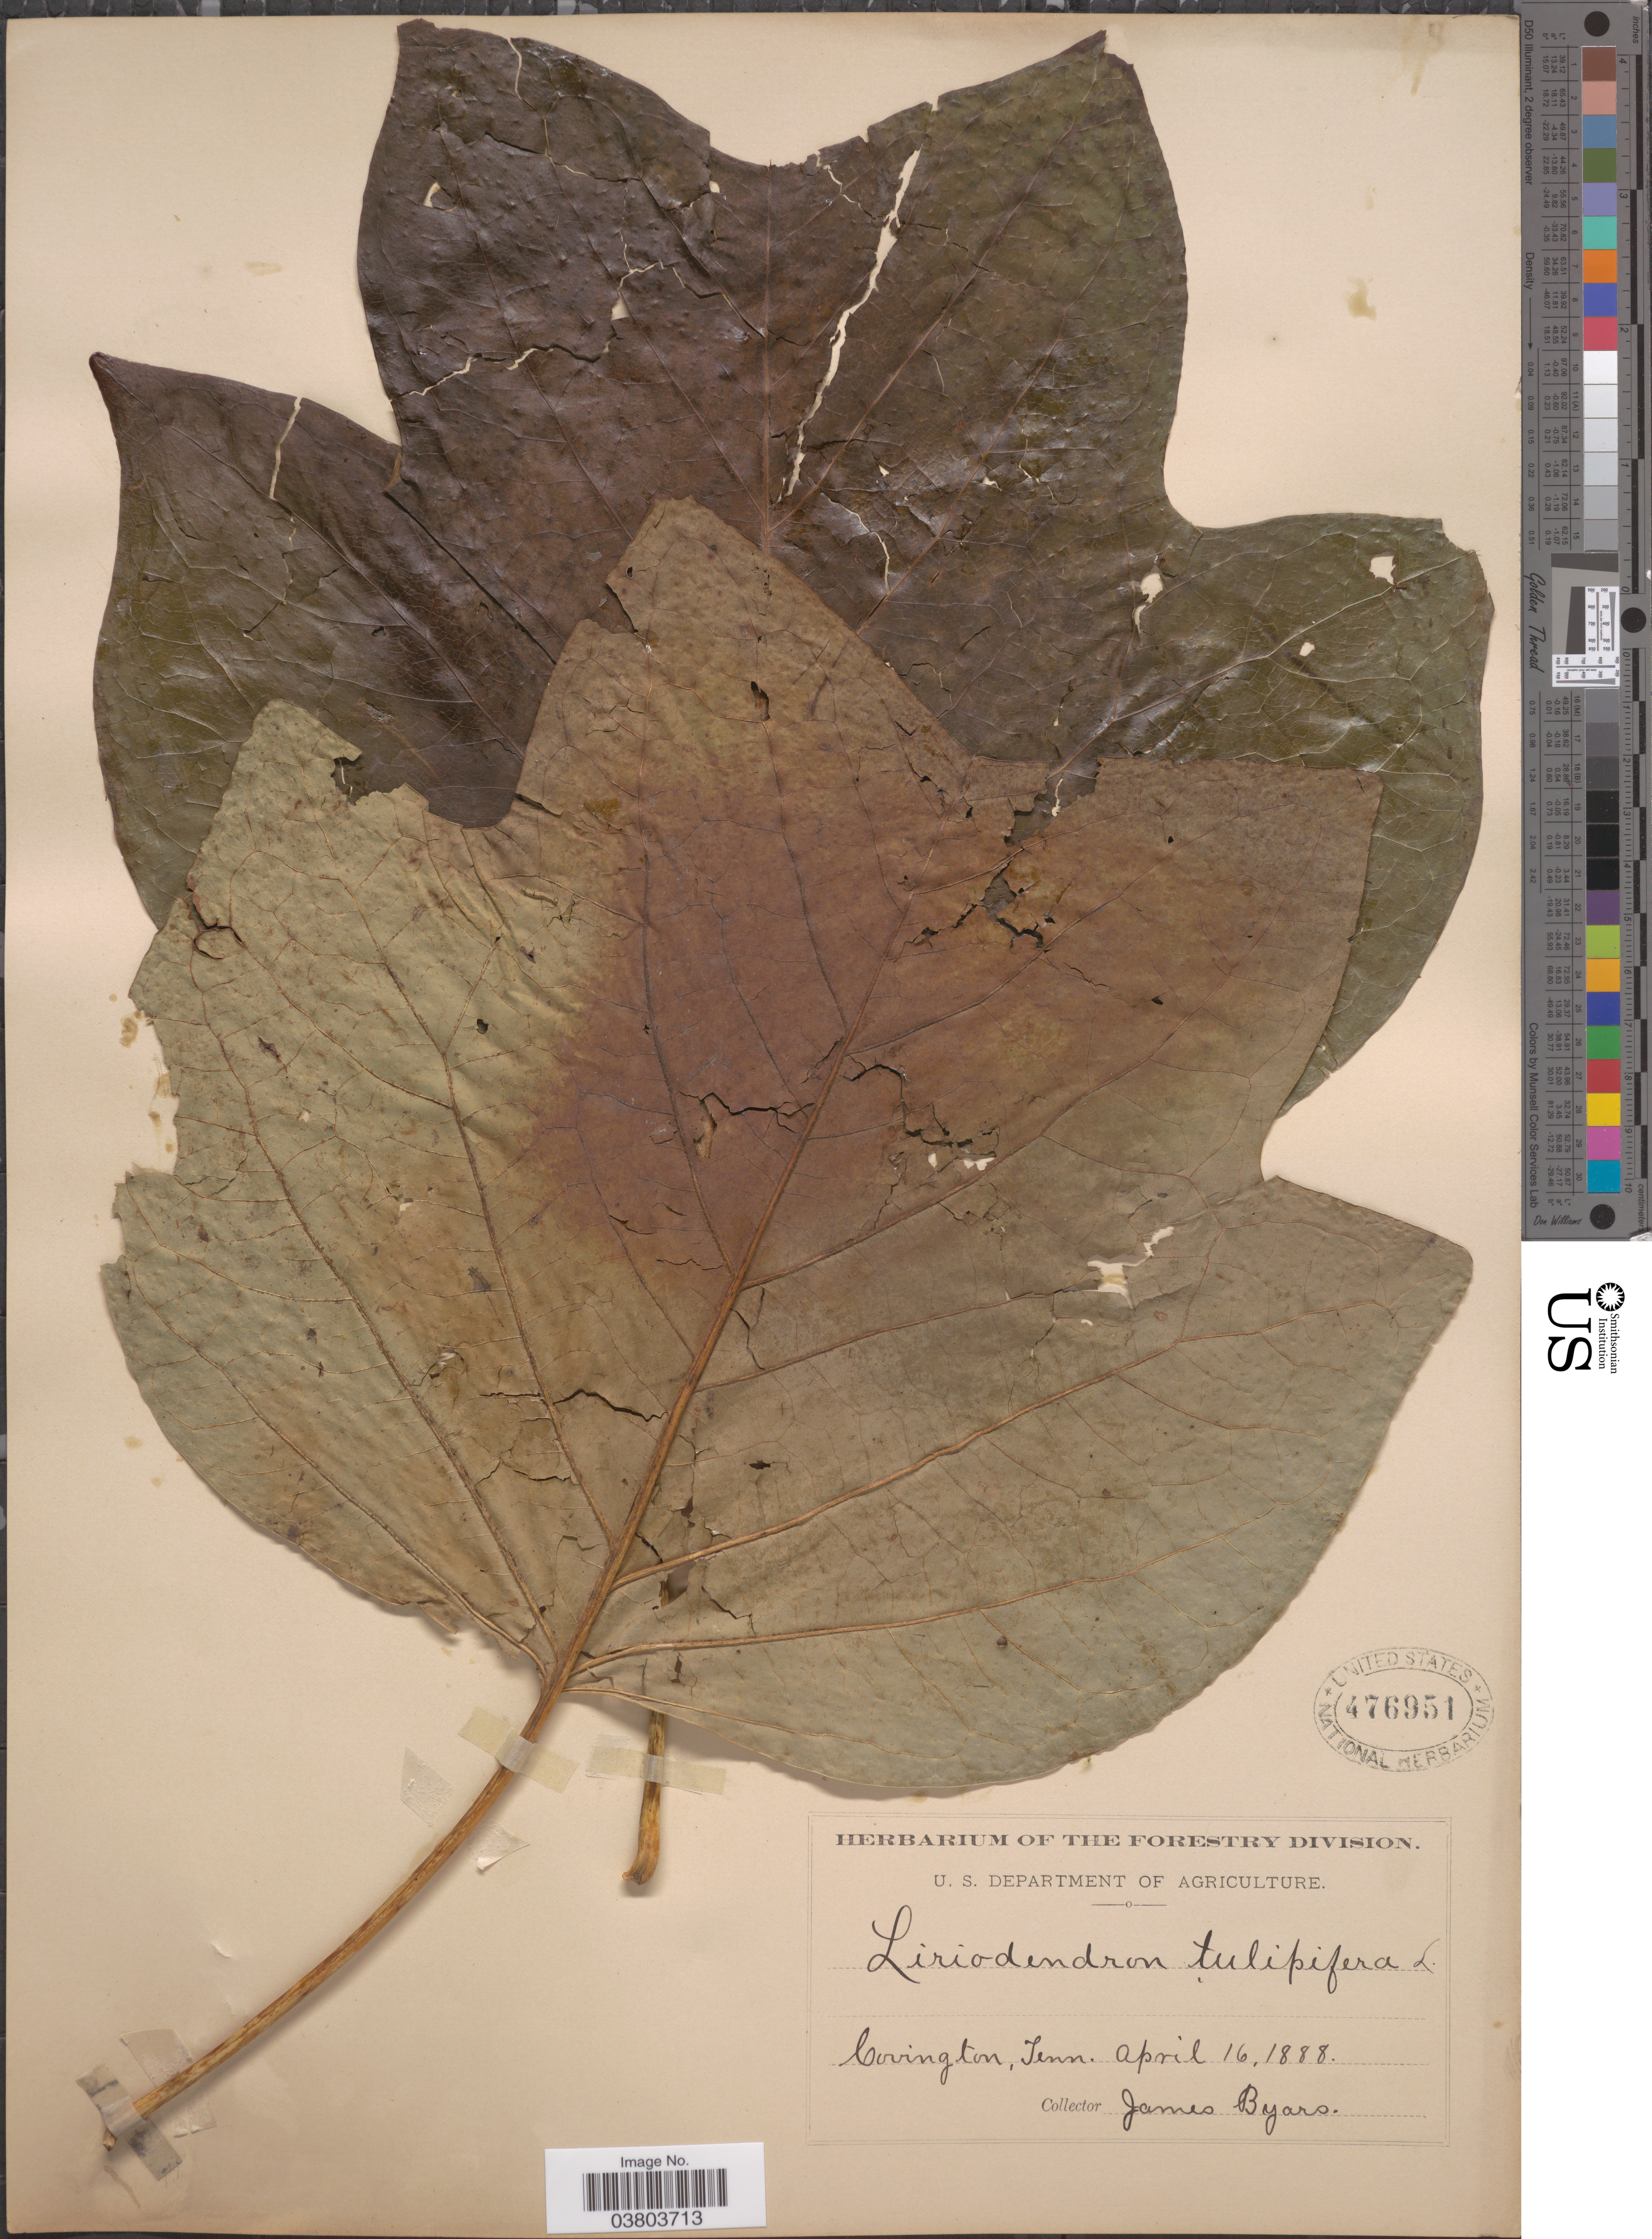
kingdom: Plantae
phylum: Tracheophyta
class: Magnoliopsida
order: Magnoliales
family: Magnoliaceae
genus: Liriodendron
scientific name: Liriodendron tulipifera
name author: L.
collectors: J. Byars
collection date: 1888-04-16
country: United States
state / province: Tennessee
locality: Covington.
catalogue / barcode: US 476951